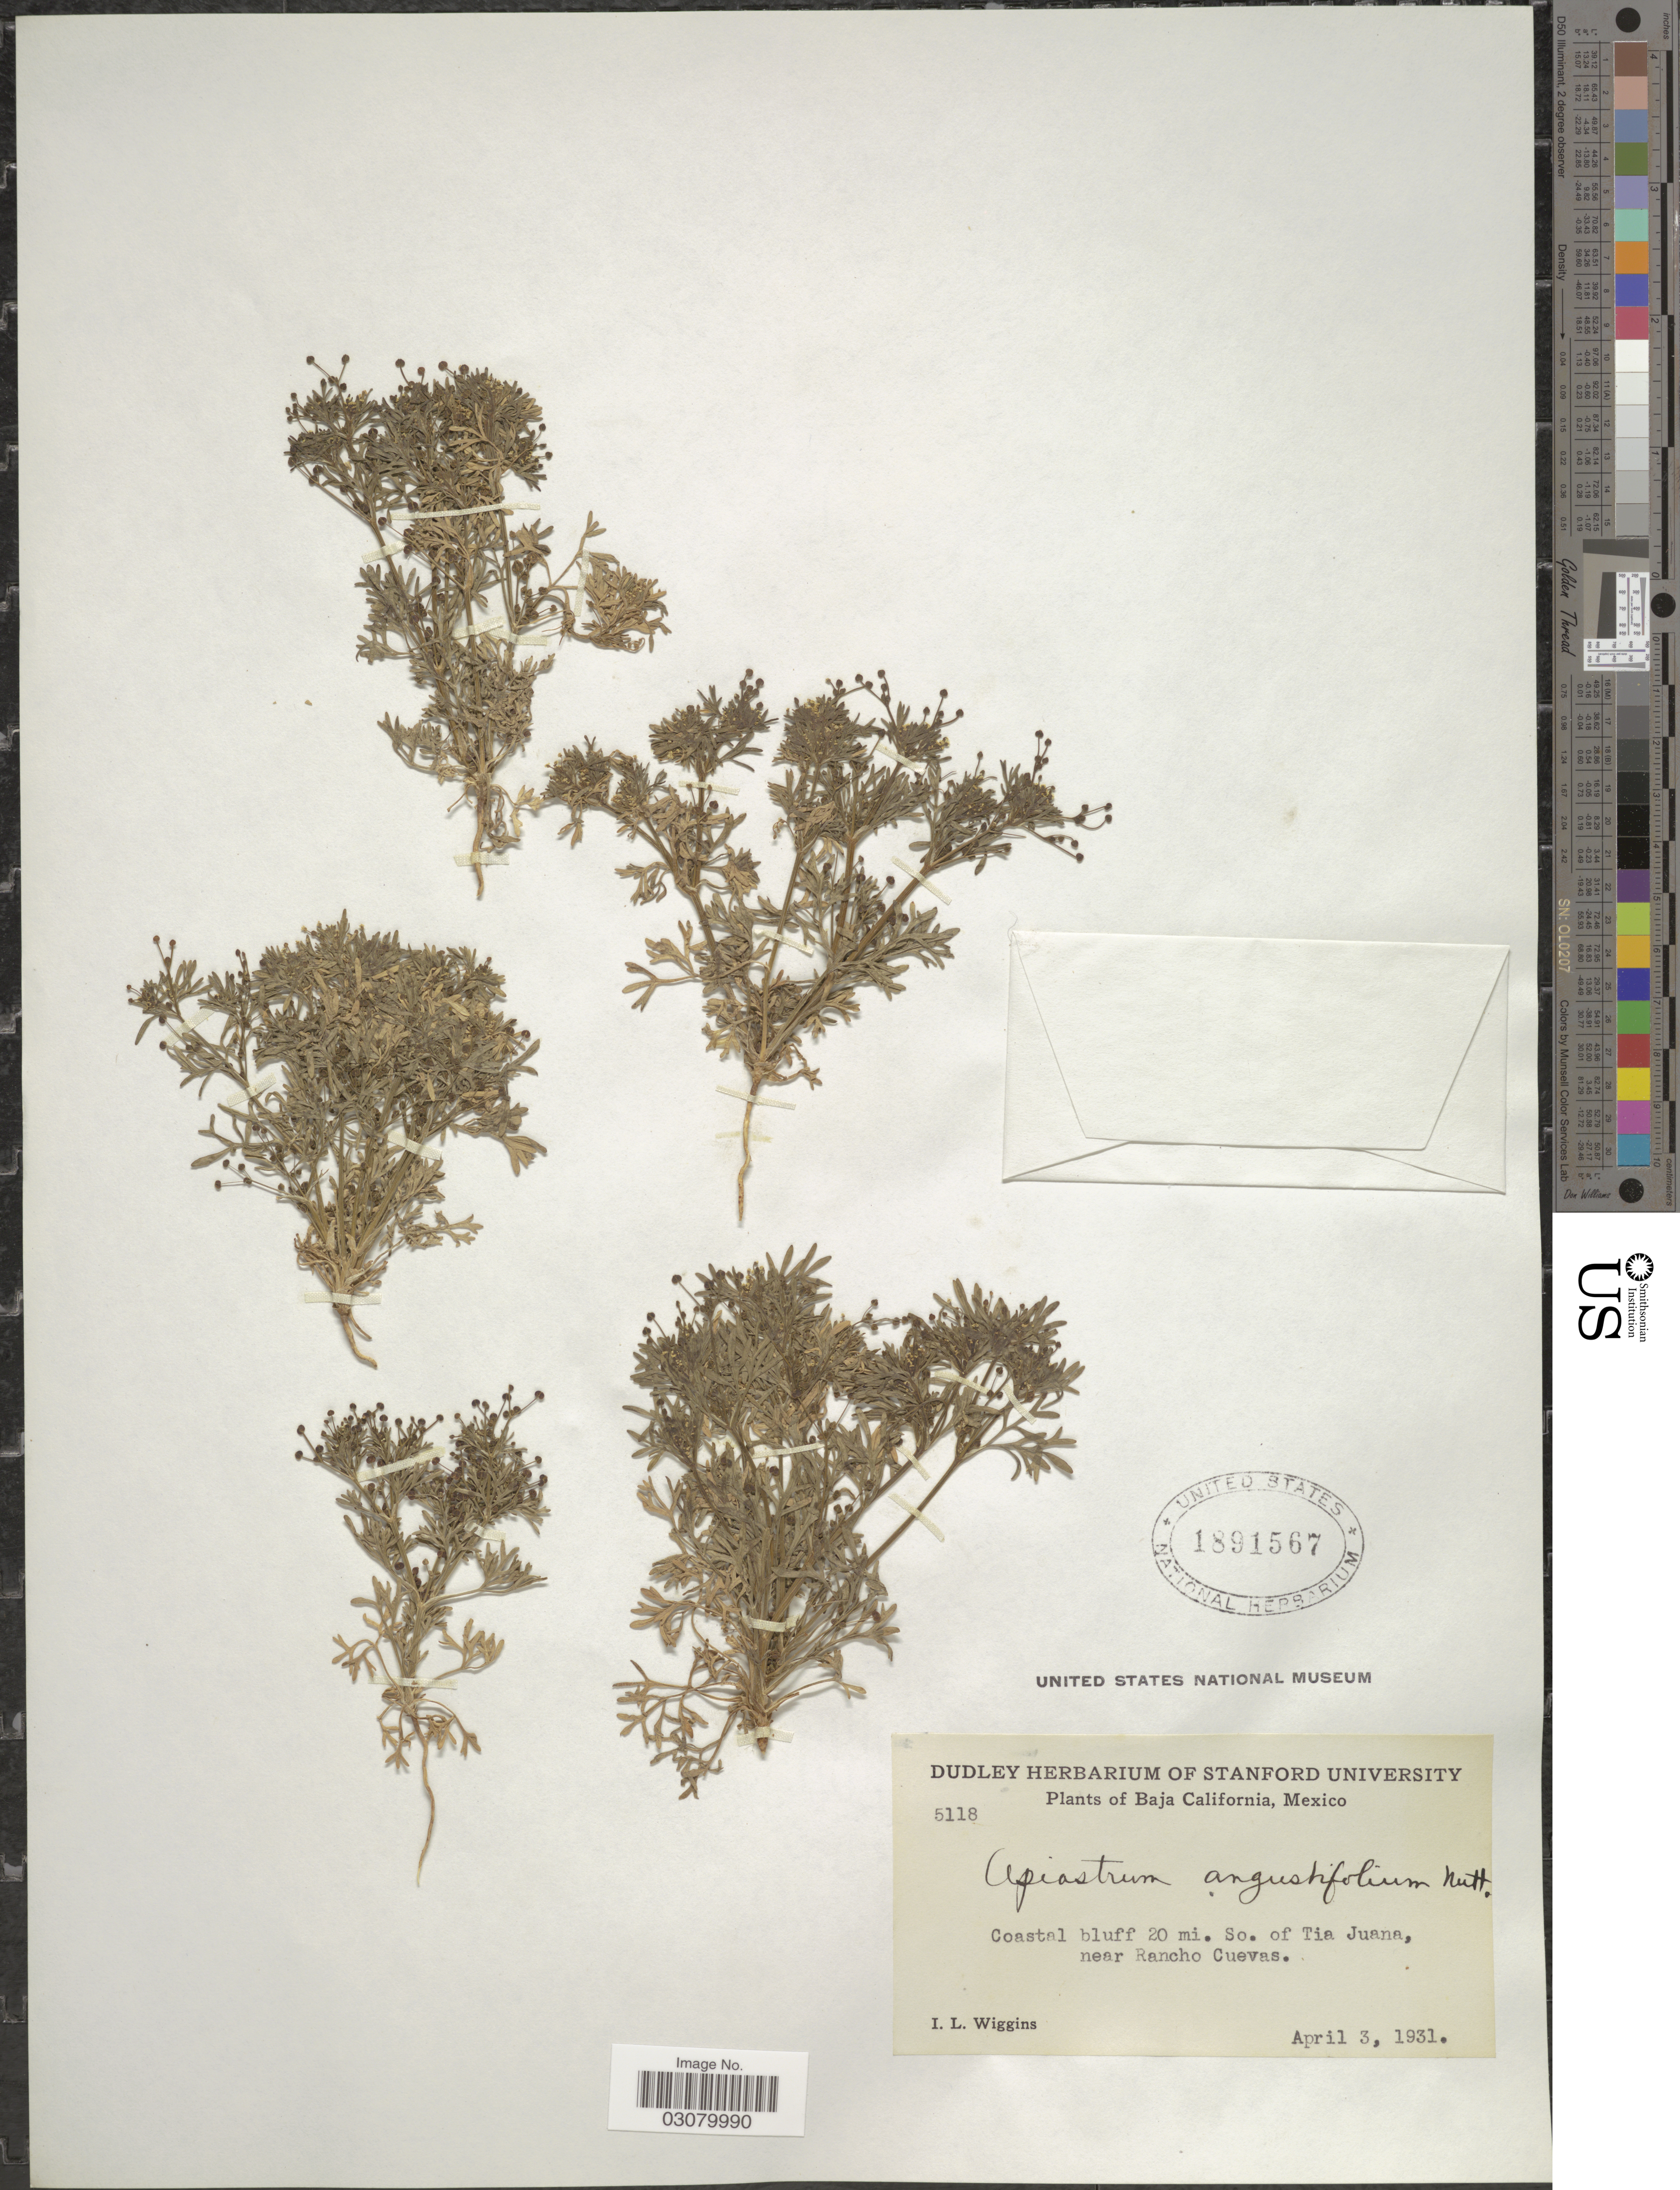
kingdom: Plantae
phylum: Tracheophyta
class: Magnoliopsida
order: Apiales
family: Apiaceae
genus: Apiastrum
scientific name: Apiastrum angustifolium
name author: Nutt.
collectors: I. L. Wiggins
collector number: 5118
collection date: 1931-04-03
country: Mexico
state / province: Baja California Norte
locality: Coastal bluff 20 mi. So. of Tia Juana, near Rancho Cuevas.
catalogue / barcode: US 1891567